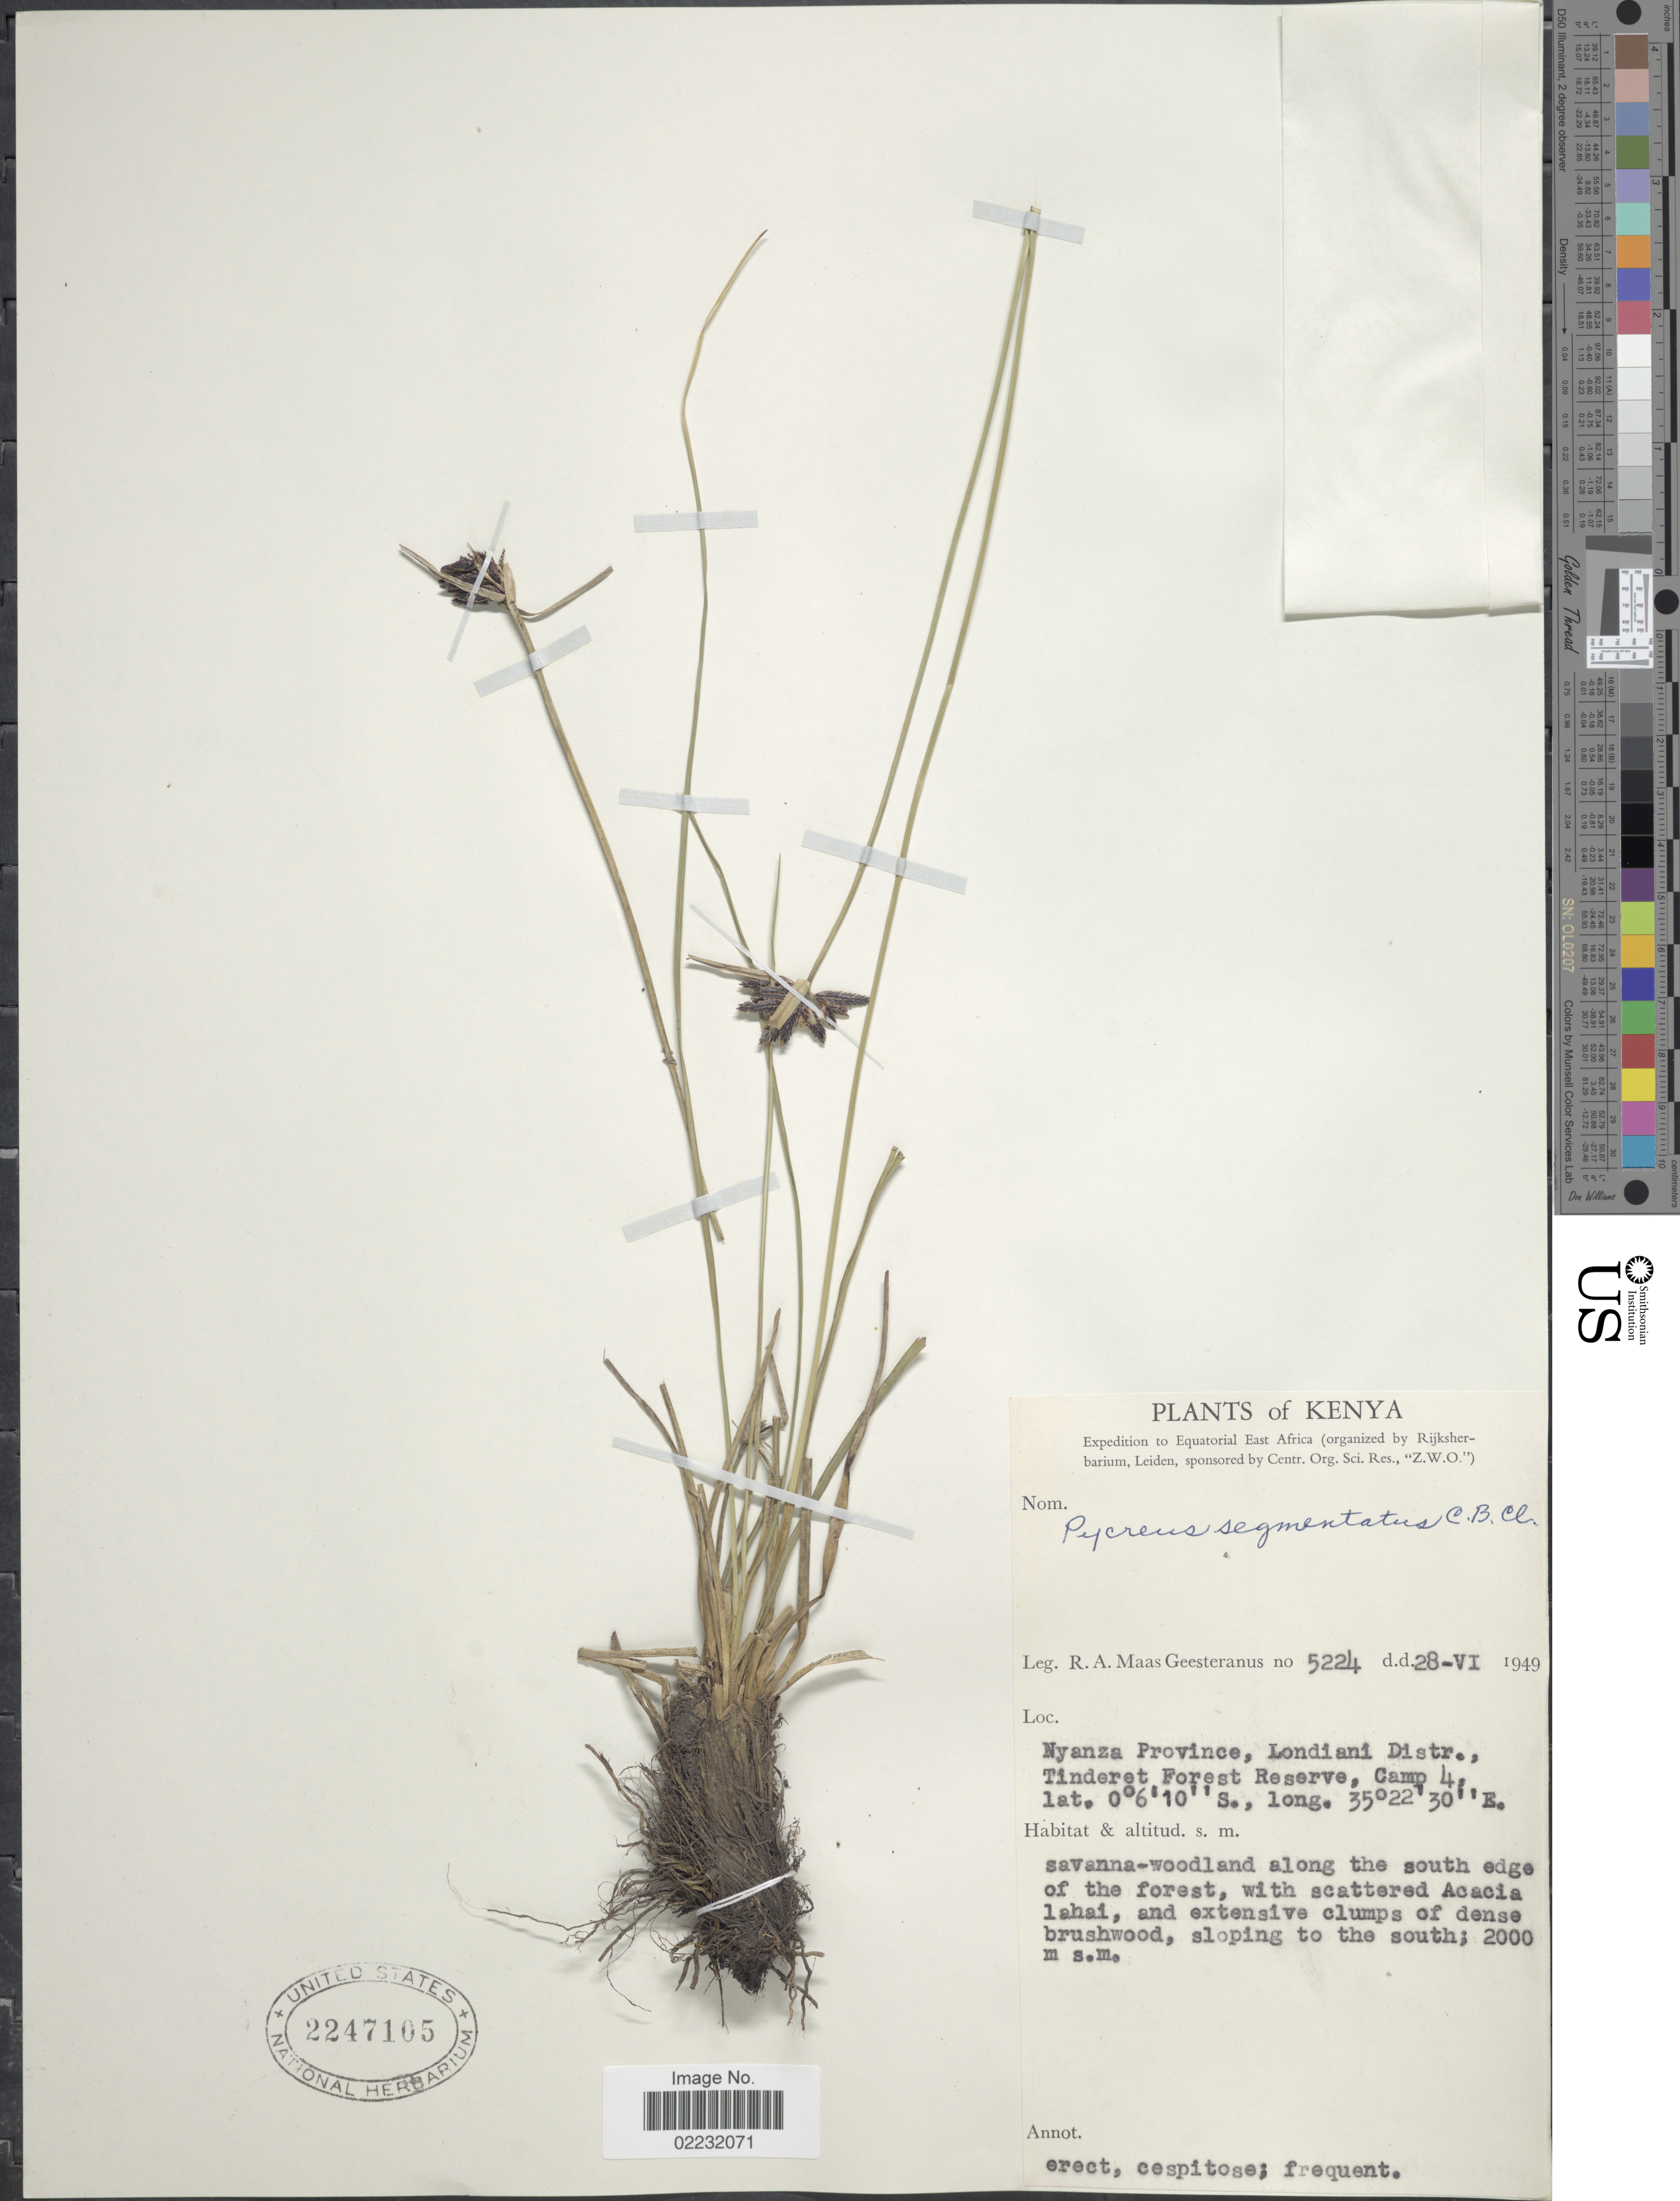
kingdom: Plantae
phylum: Tracheophyta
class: Liliopsida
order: Poales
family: Cyperaceae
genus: Cyperus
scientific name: Cyperus nitidus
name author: Lam.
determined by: Strong, Mark T., (BOT), Smithsonian Institution - National Museum of Natural History (UNITED STATES)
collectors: R. A. Maas Geesteranus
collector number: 5224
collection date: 1949-06-28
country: Kenya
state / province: Kericho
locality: Nyanza Province, Londiani Distr., Tinderet Forest Reserve, Camp 4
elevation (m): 2000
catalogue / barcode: US 2247105